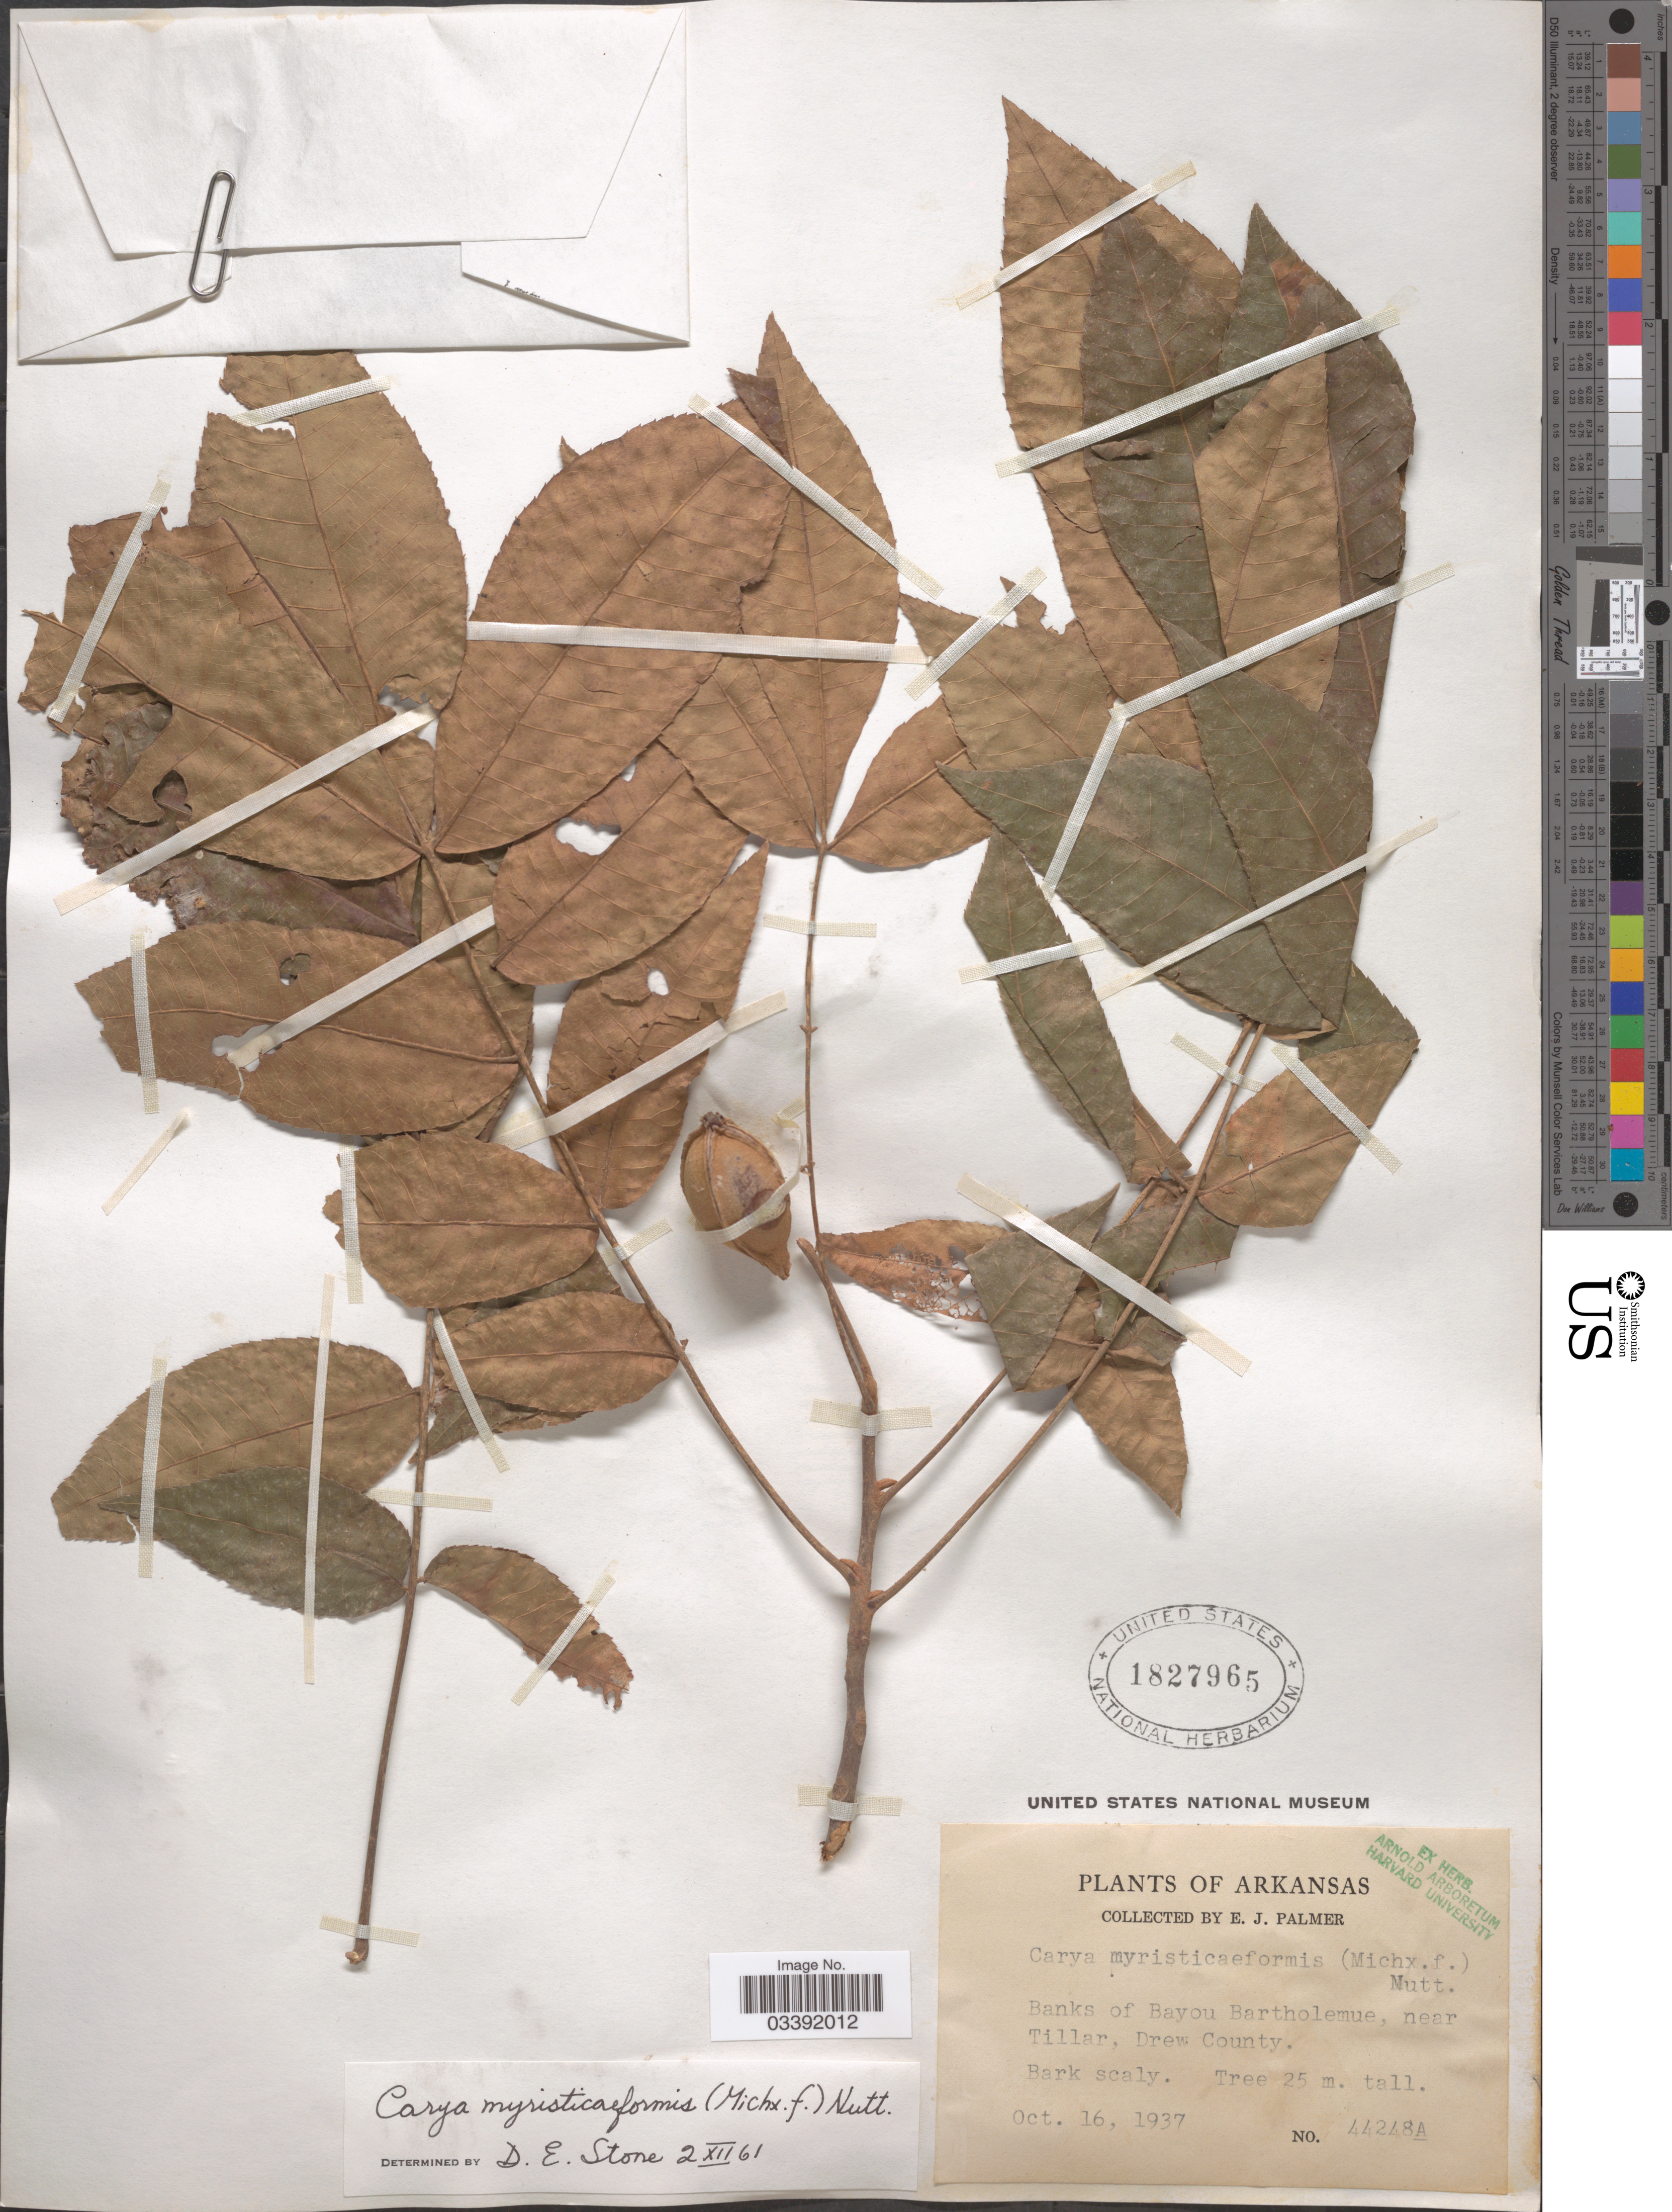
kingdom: Plantae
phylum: Tracheophyta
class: Magnoliopsida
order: Fagales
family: Juglandaceae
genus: Carya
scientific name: Carya myristiciformis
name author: (F. Michx.) Nutt.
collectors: E. J. Palmer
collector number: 44248A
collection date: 1937-10-16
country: United States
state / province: Arkansas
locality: Banks of Bayou Bartholemue, near Tillar, Drew County.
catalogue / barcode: US 1827965